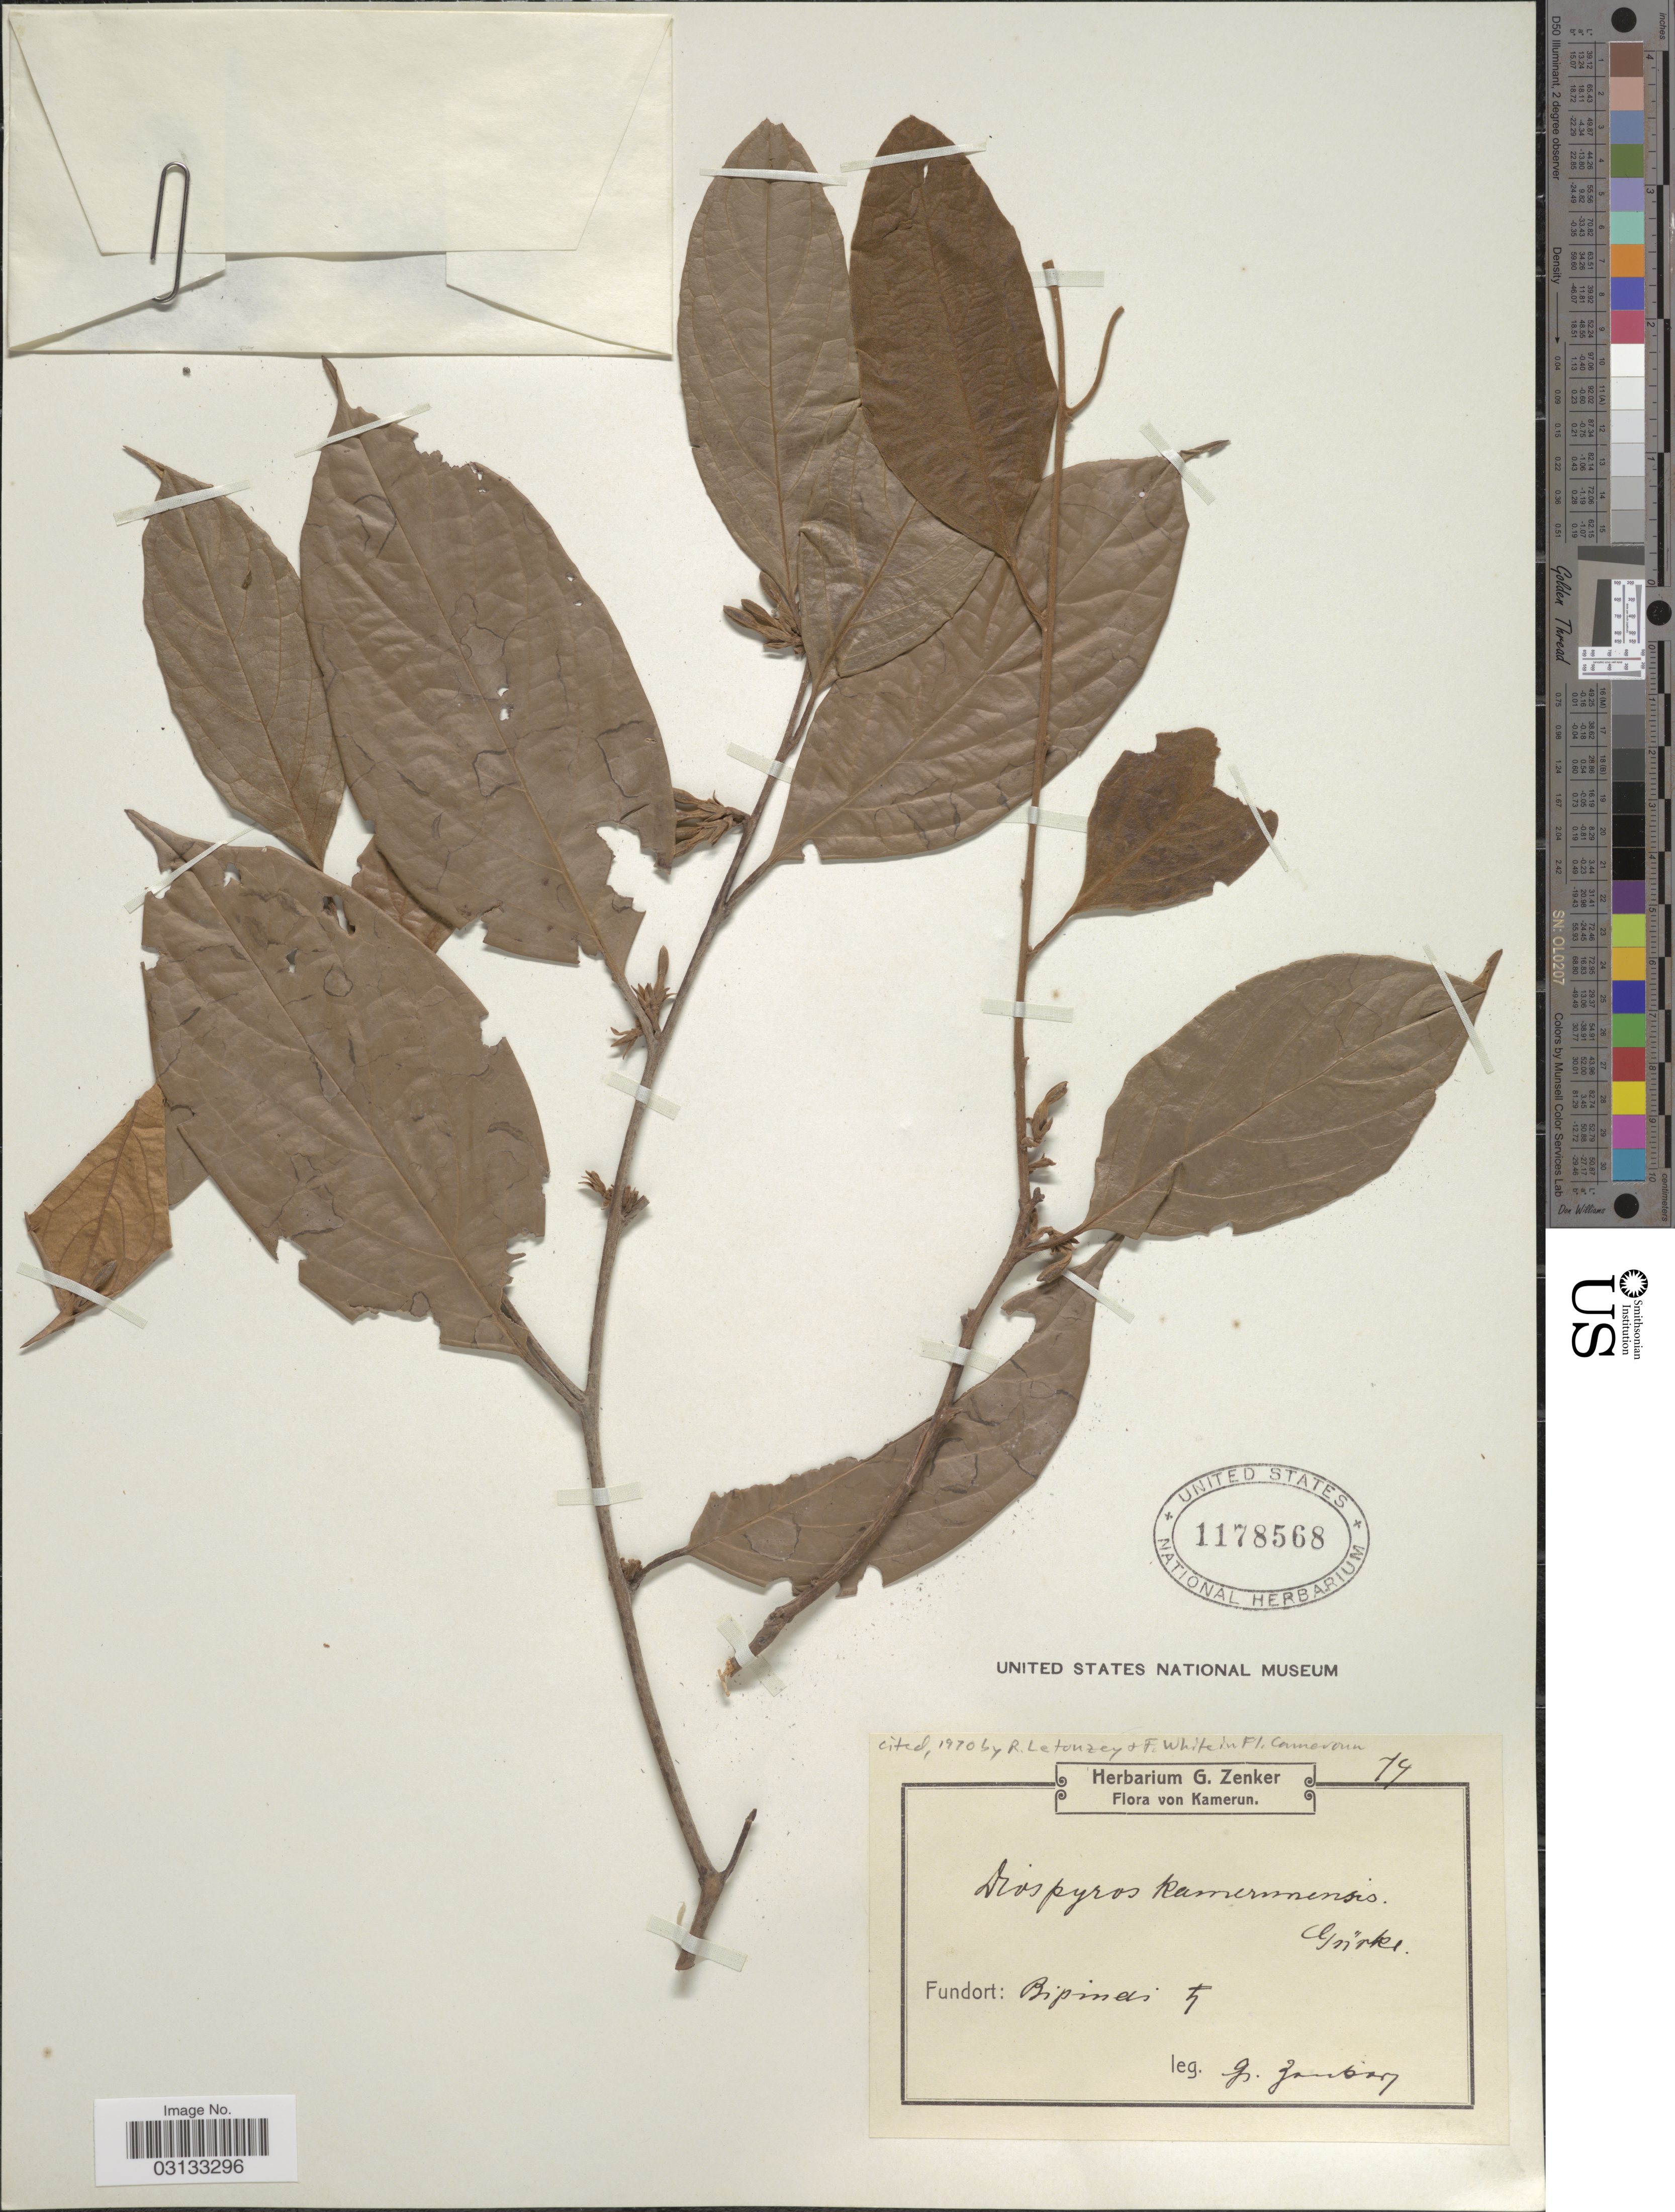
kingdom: Plantae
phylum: Tracheophyta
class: Magnoliopsida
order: Ericales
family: Ebenaceae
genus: Diospyros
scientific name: Diospyros kamerunensis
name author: Gürke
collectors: G. A. Zenker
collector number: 79*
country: Cameroon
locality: Bipindi.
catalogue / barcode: US 1178568